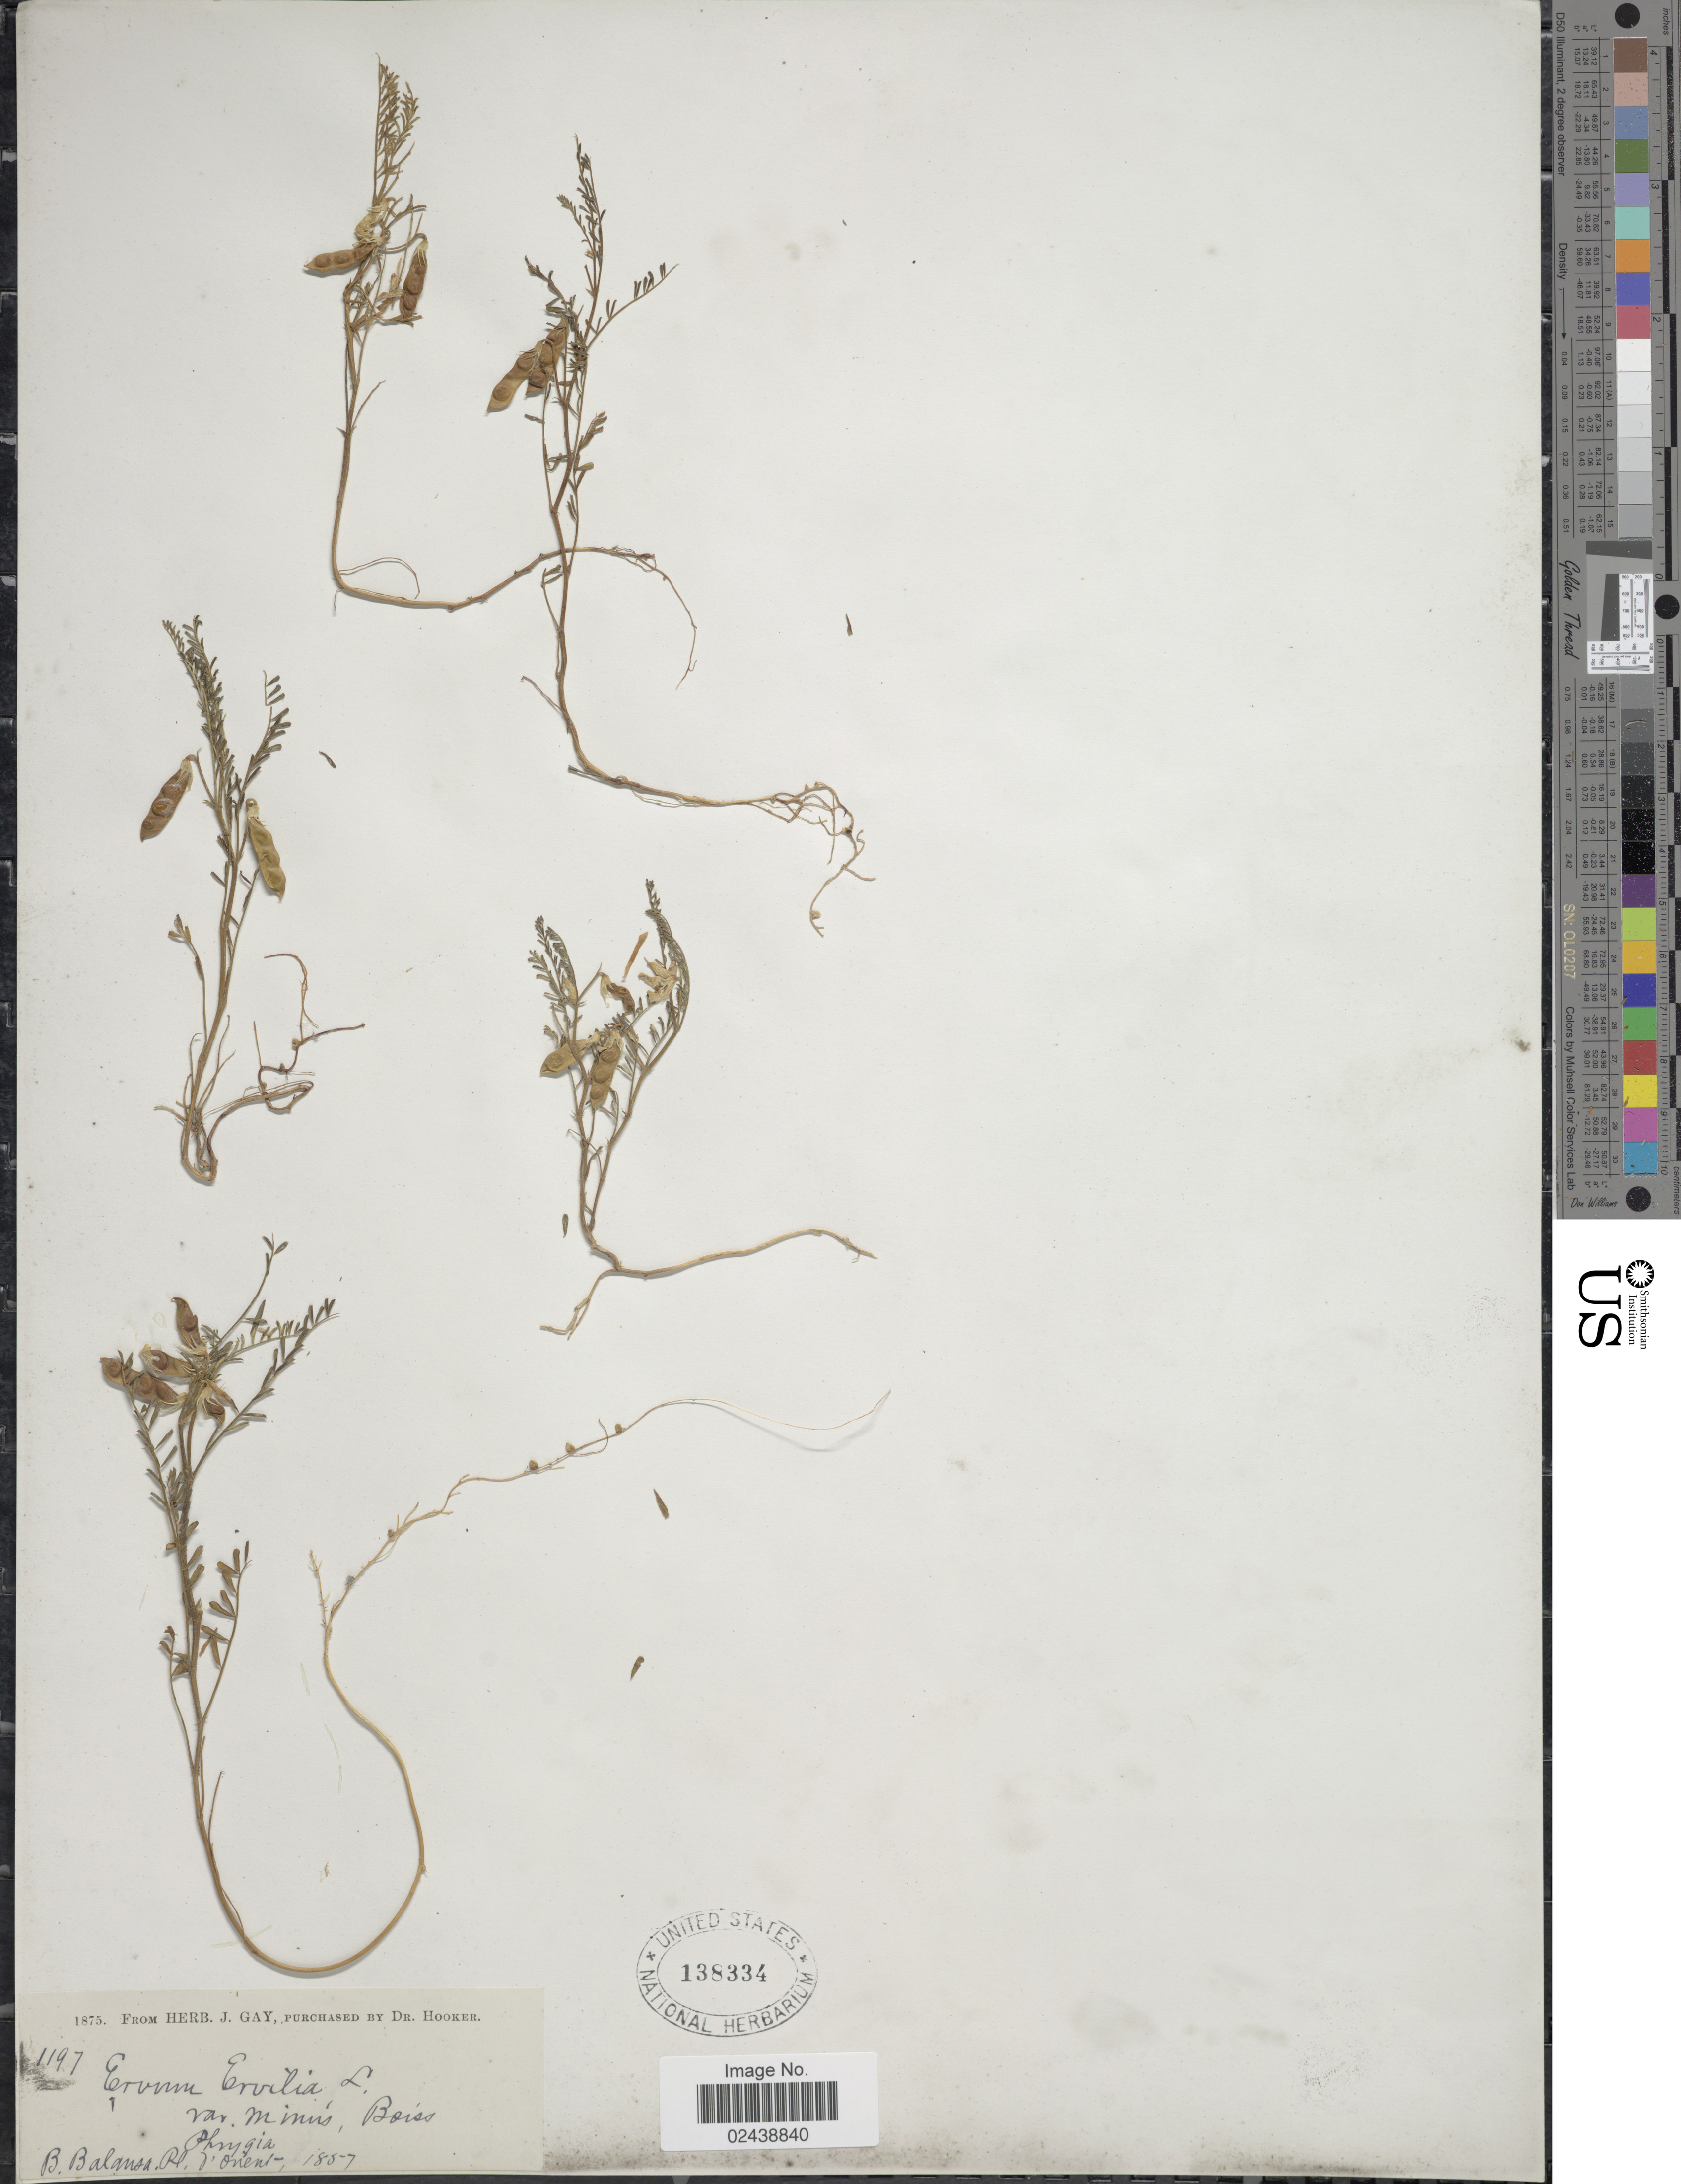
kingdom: Plantae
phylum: Tracheophyta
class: Magnoliopsida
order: Fabales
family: Fabaceae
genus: Vicia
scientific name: Vicia ervilia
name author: (L.) Willd.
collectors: B. Balansa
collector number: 1197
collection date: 1857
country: Turkey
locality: Phrygie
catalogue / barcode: US 138334